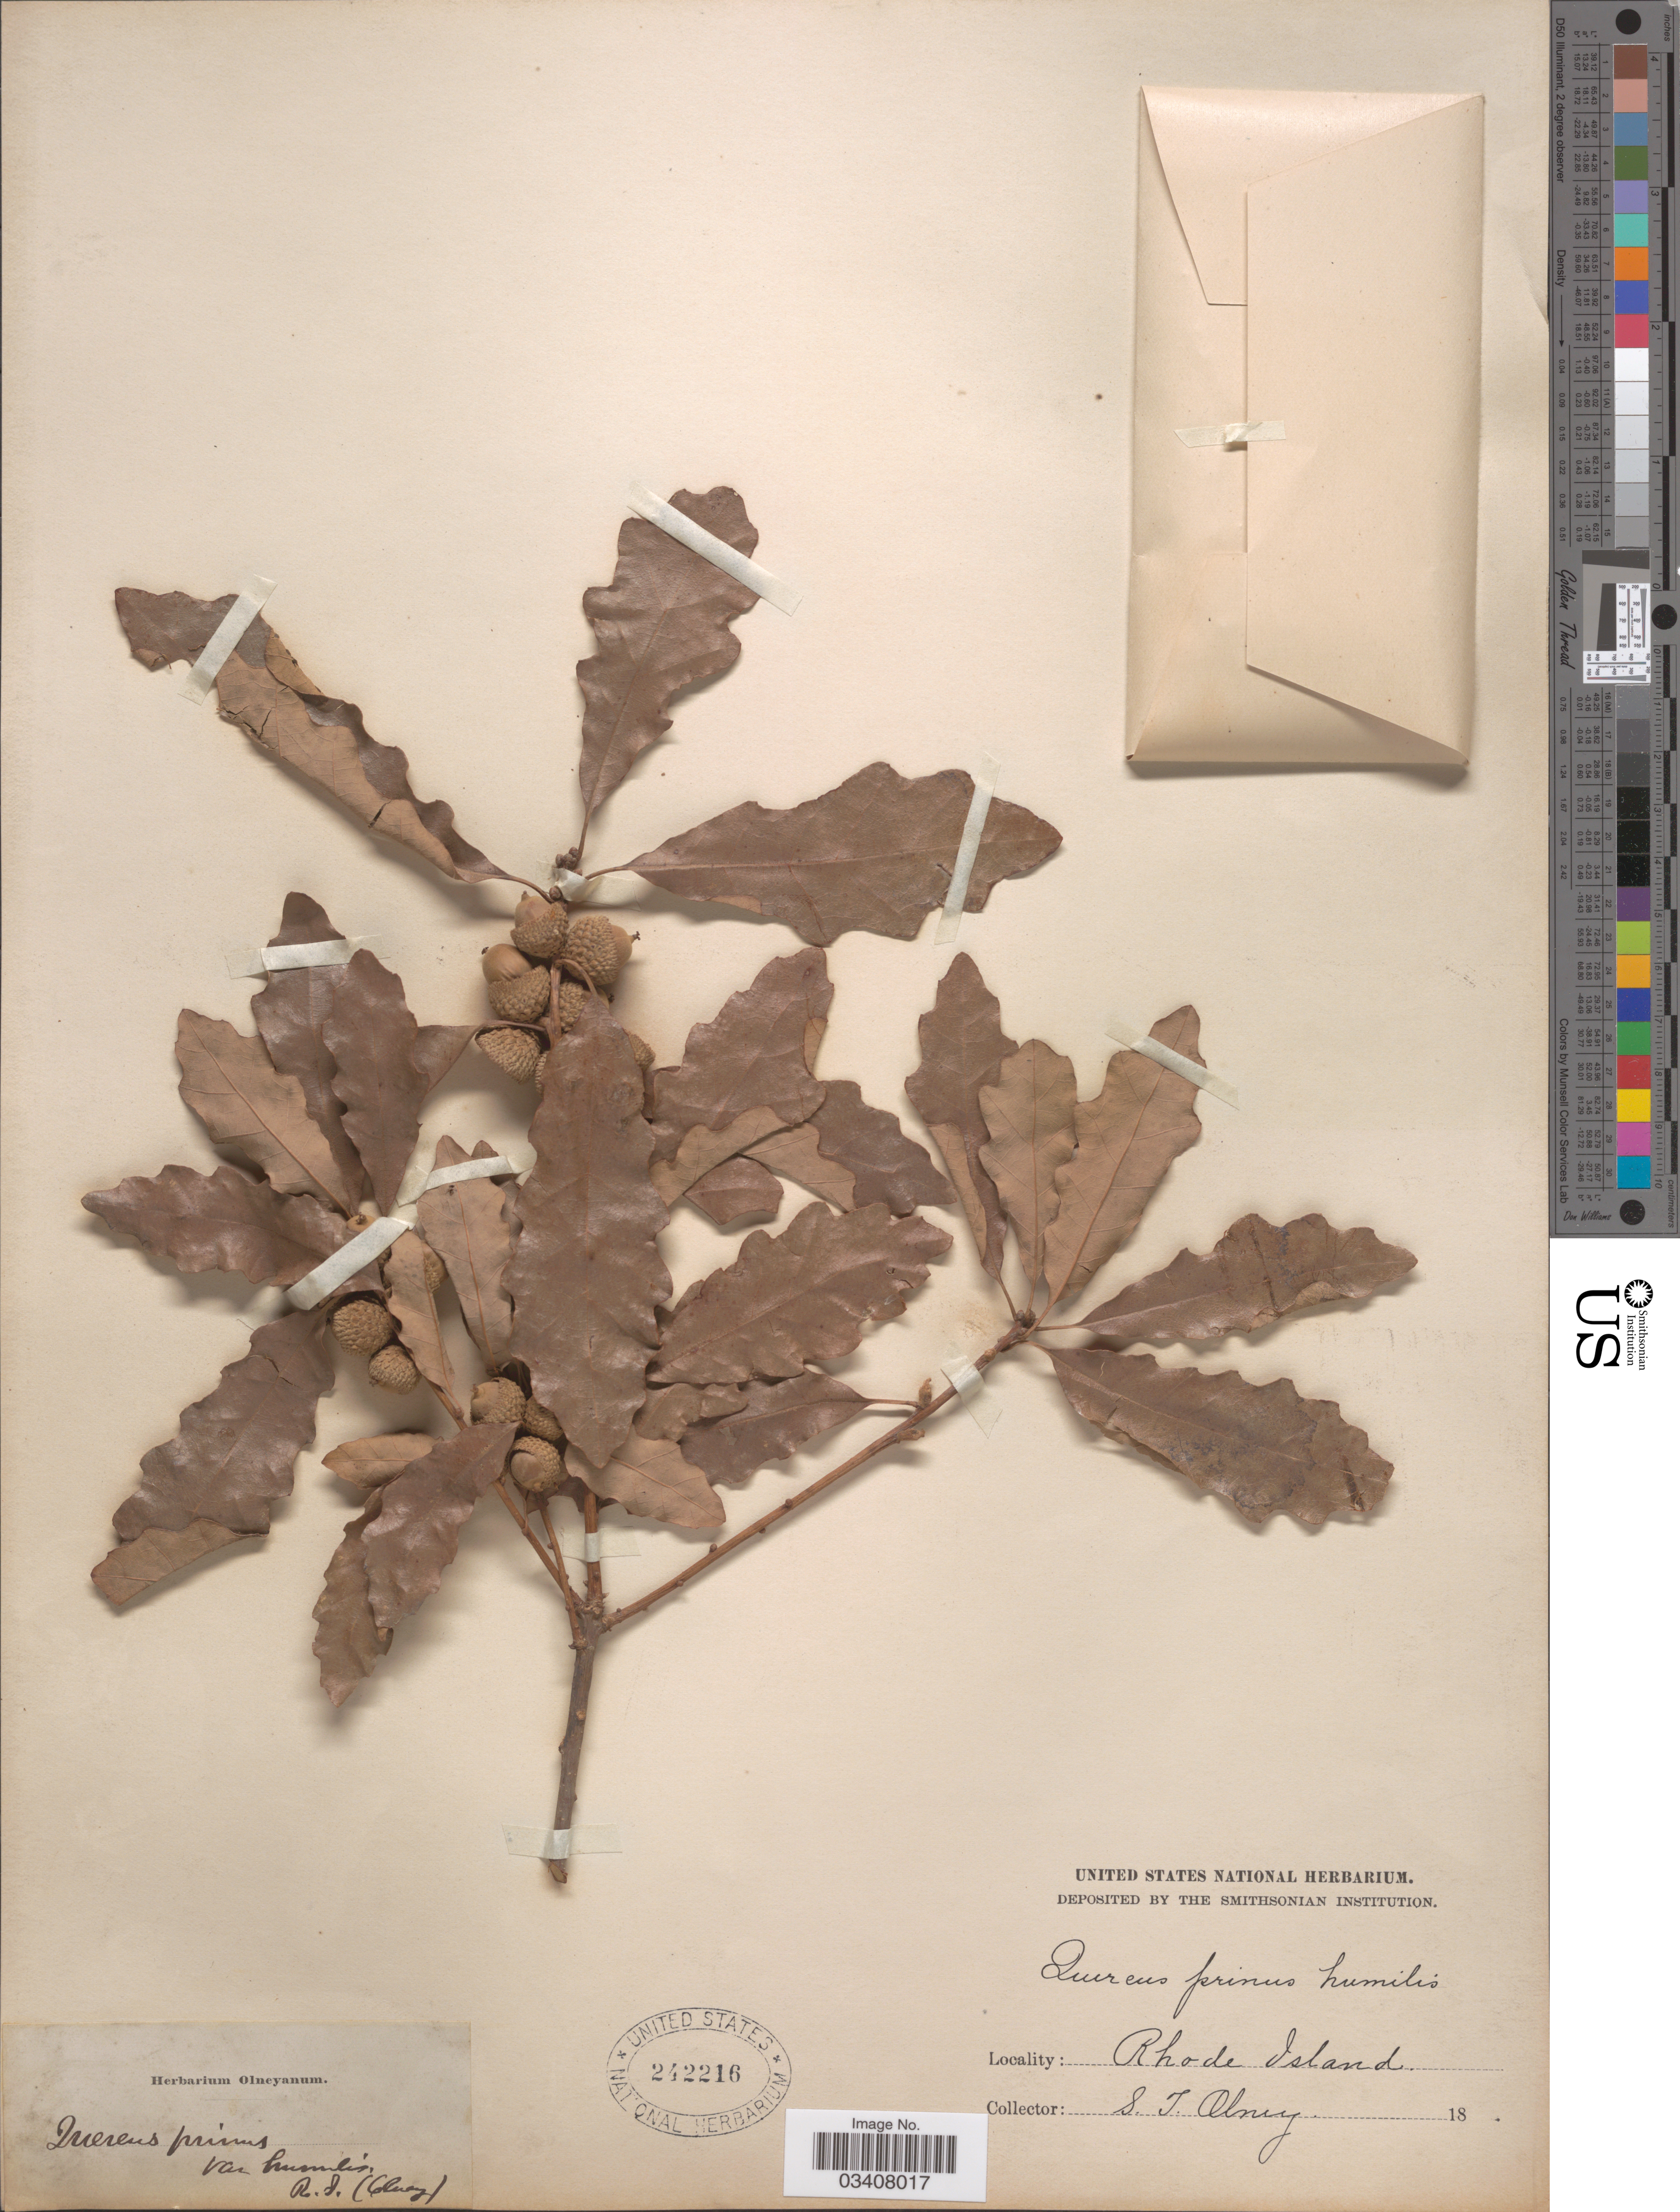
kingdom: Plantae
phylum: Tracheophyta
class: Magnoliopsida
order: Fagales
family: Fagaceae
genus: Quercus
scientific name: Quercus prinoides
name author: Willd.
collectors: S. Olney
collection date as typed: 18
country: United States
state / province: Rhode Island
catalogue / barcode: US 242216